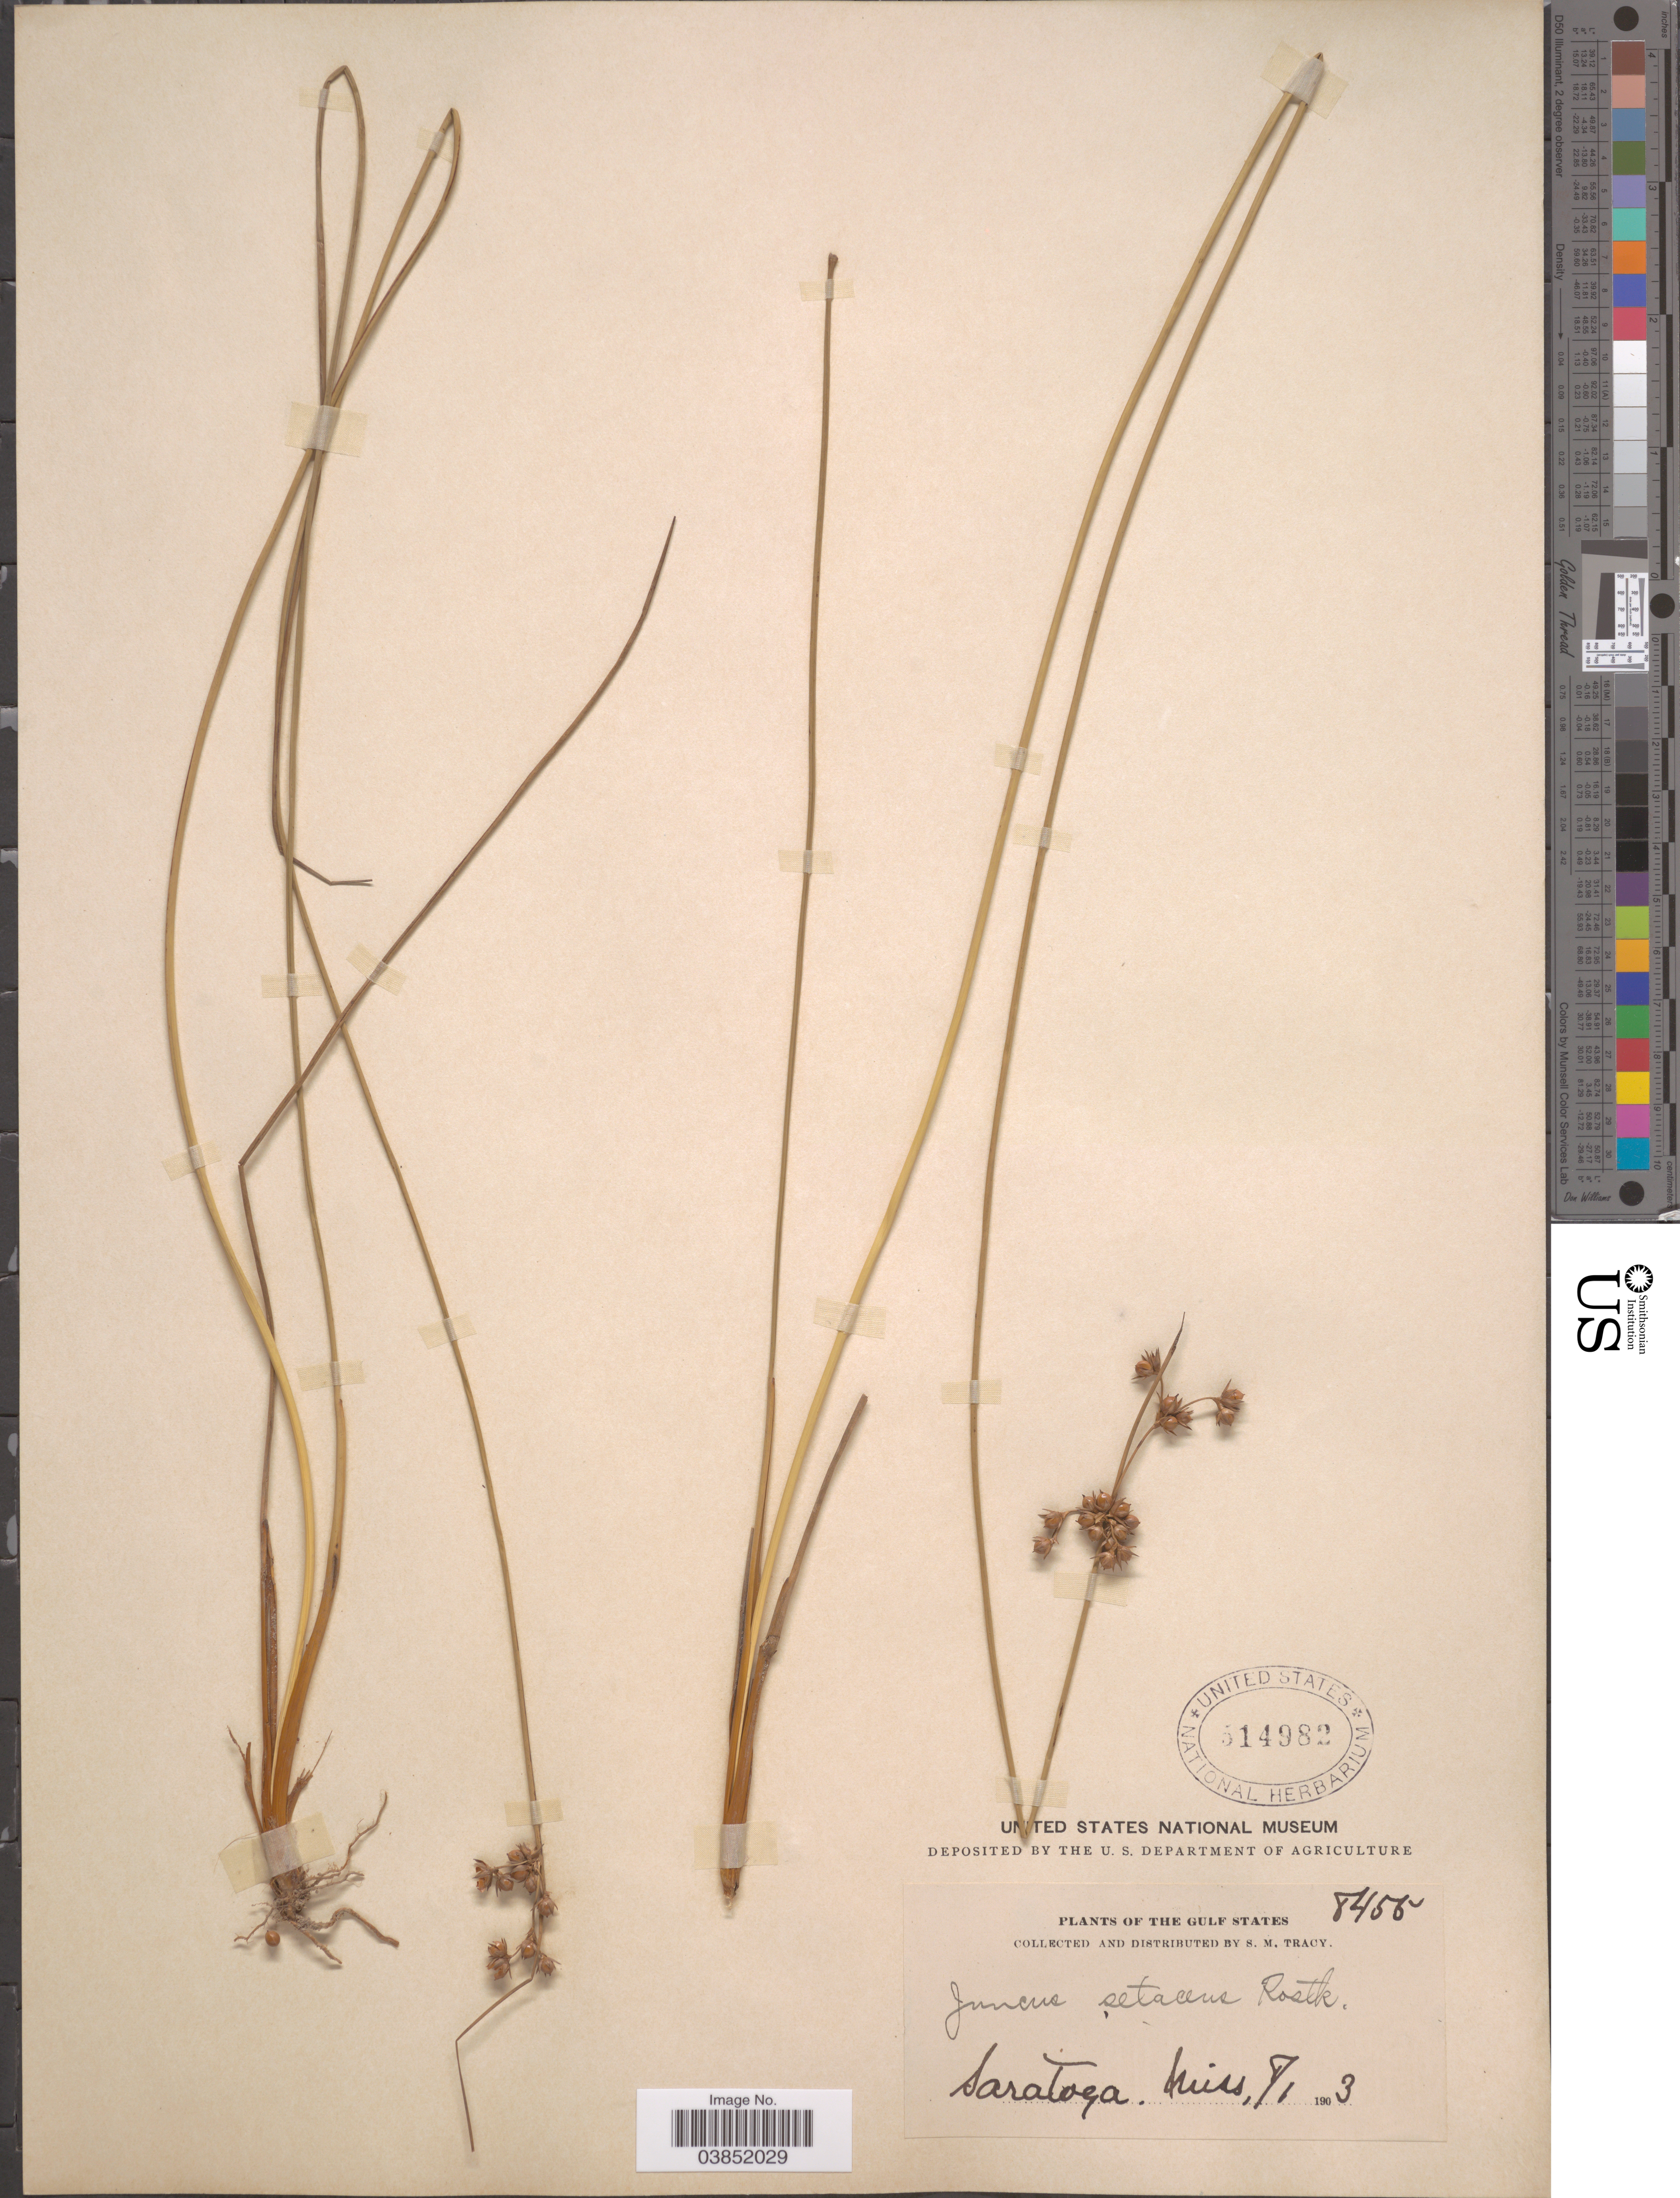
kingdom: Plantae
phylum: Tracheophyta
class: Liliopsida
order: Poales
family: Juncaceae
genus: Juncus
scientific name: Juncus coriaceus Mack.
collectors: S. M. Tracy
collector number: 8455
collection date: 1903-08-01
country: United States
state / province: Mississippi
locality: The Gulf States. Saratoga.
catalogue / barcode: US 514982